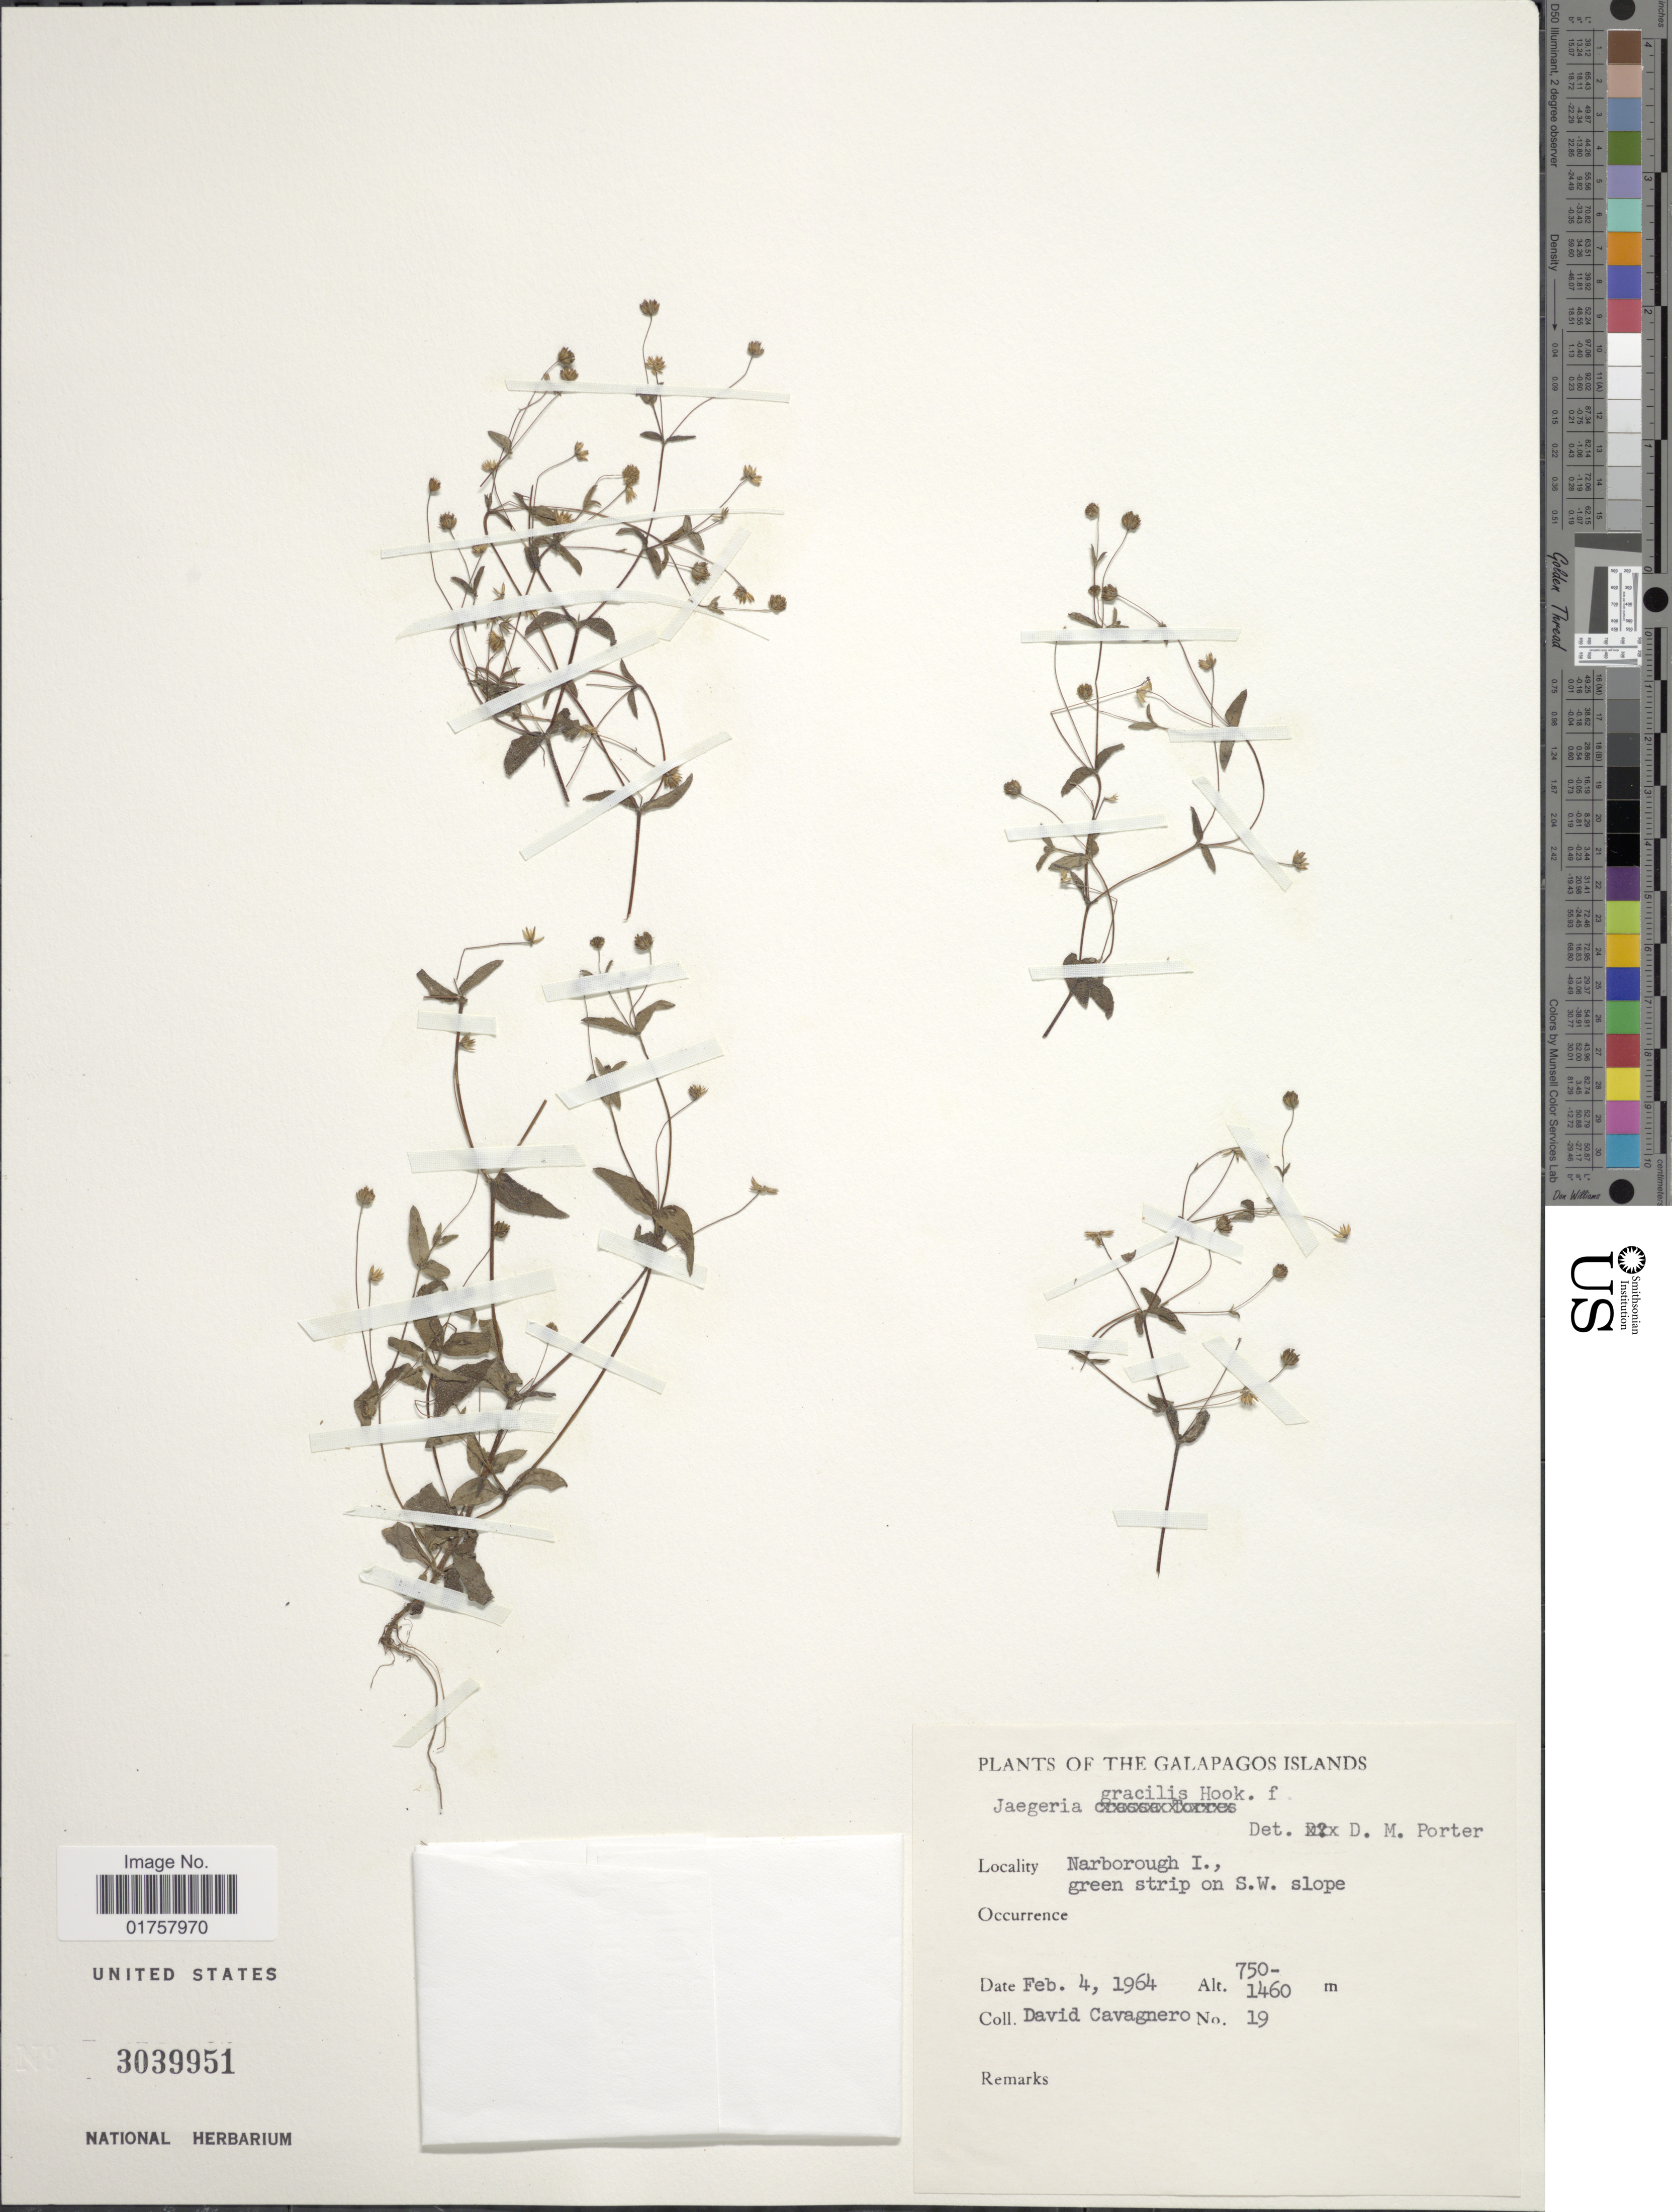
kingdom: Plantae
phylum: Tracheophyta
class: Magnoliopsida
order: Asterales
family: Asteraceae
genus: Jaegeria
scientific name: Jaegeria gracilis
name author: Hook. f.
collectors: D. Cavagnaro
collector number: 19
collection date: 1964-02-04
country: Ecuador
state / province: Colón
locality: The Galapagos Islands, Narborough I., green strip on S.W. slope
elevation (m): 750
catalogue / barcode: US 3039951